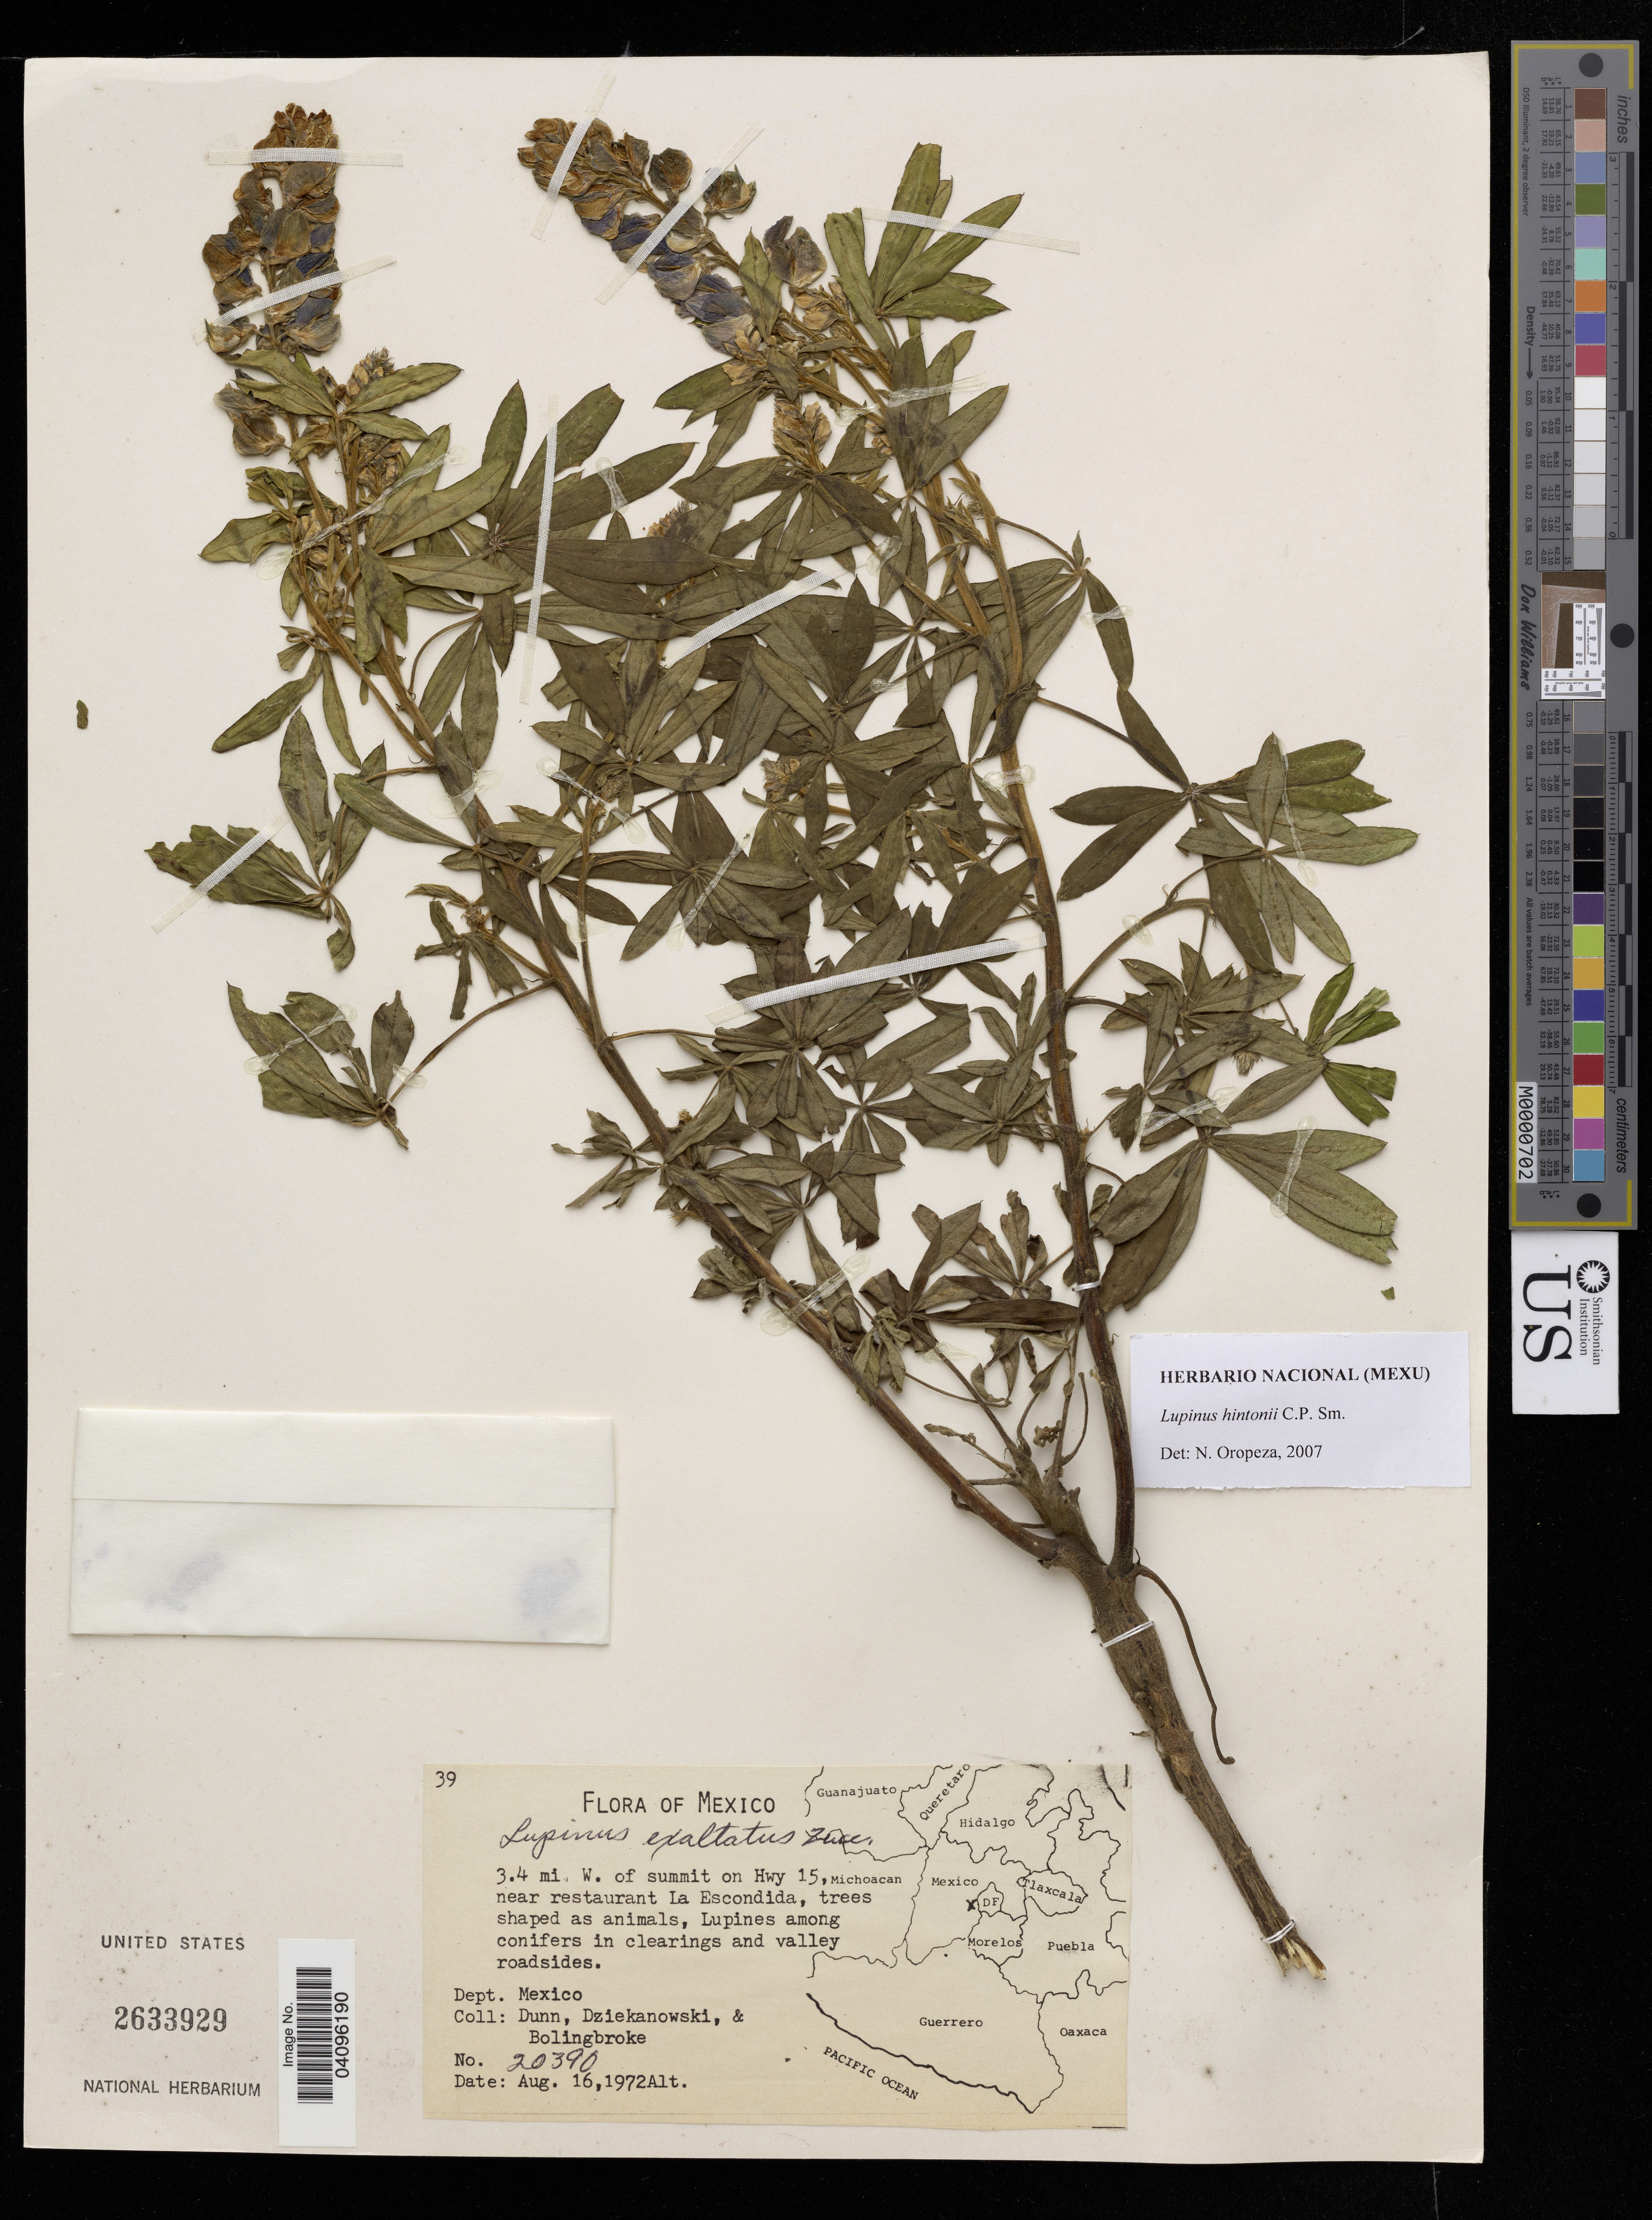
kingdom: Plantae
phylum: Tracheophyta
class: Magnoliopsida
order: Fabales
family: Fabaceae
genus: Lupinus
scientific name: Lupinus hintonii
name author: C.P. Sm.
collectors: -- Dunn, Dziekanowski & -. Bolingbroke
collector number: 20390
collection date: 1972-08-16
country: Mexico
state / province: México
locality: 3.4 mi W. of summit on Hwy 15, near restaurant La Escondida.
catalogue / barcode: US 2633929